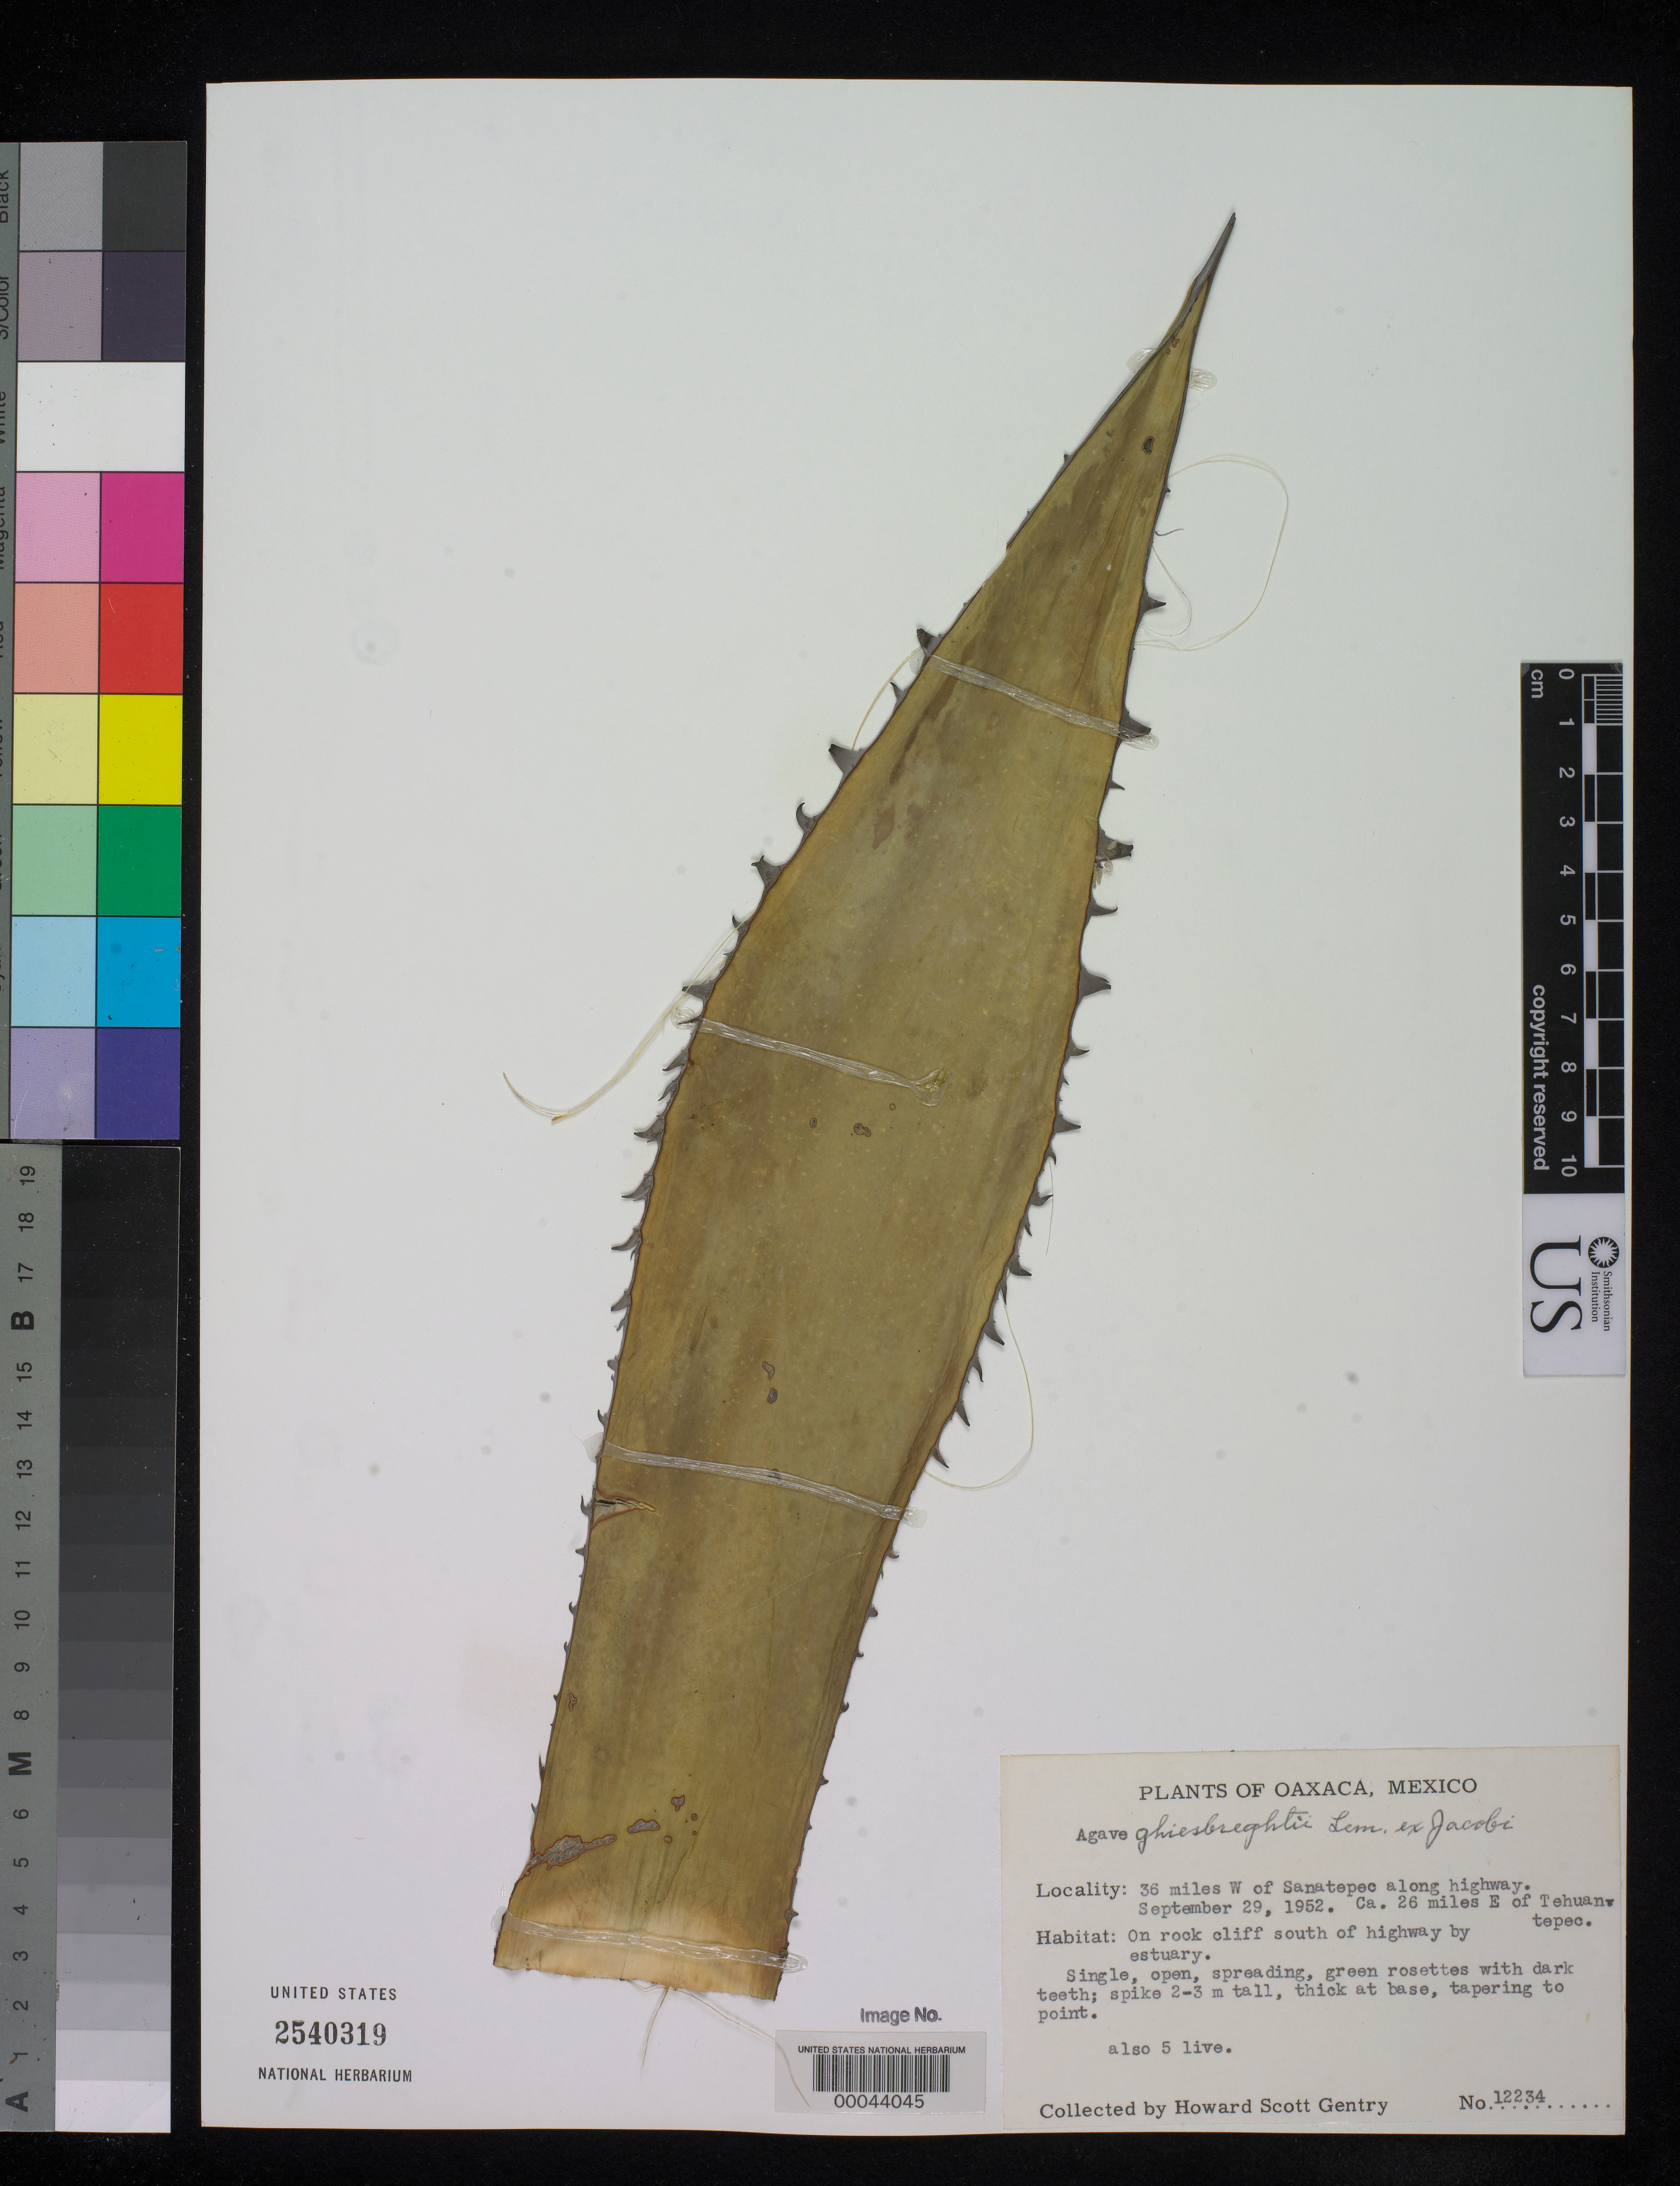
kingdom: Plantae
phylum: Tracheophyta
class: Liliopsida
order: Asparagales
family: Asparagaceae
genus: Agave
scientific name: Agave ghiesbrechtii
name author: K. Koch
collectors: H. S. Gentry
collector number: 12234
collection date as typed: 29 Sep 1952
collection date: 1952-09-29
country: Mexico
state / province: Oaxaca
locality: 36 mi W of Sanatepec along highway; ca 26 mi E of Tehuantepec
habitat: On rock cliff s of highway by estuary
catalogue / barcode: US 2540319